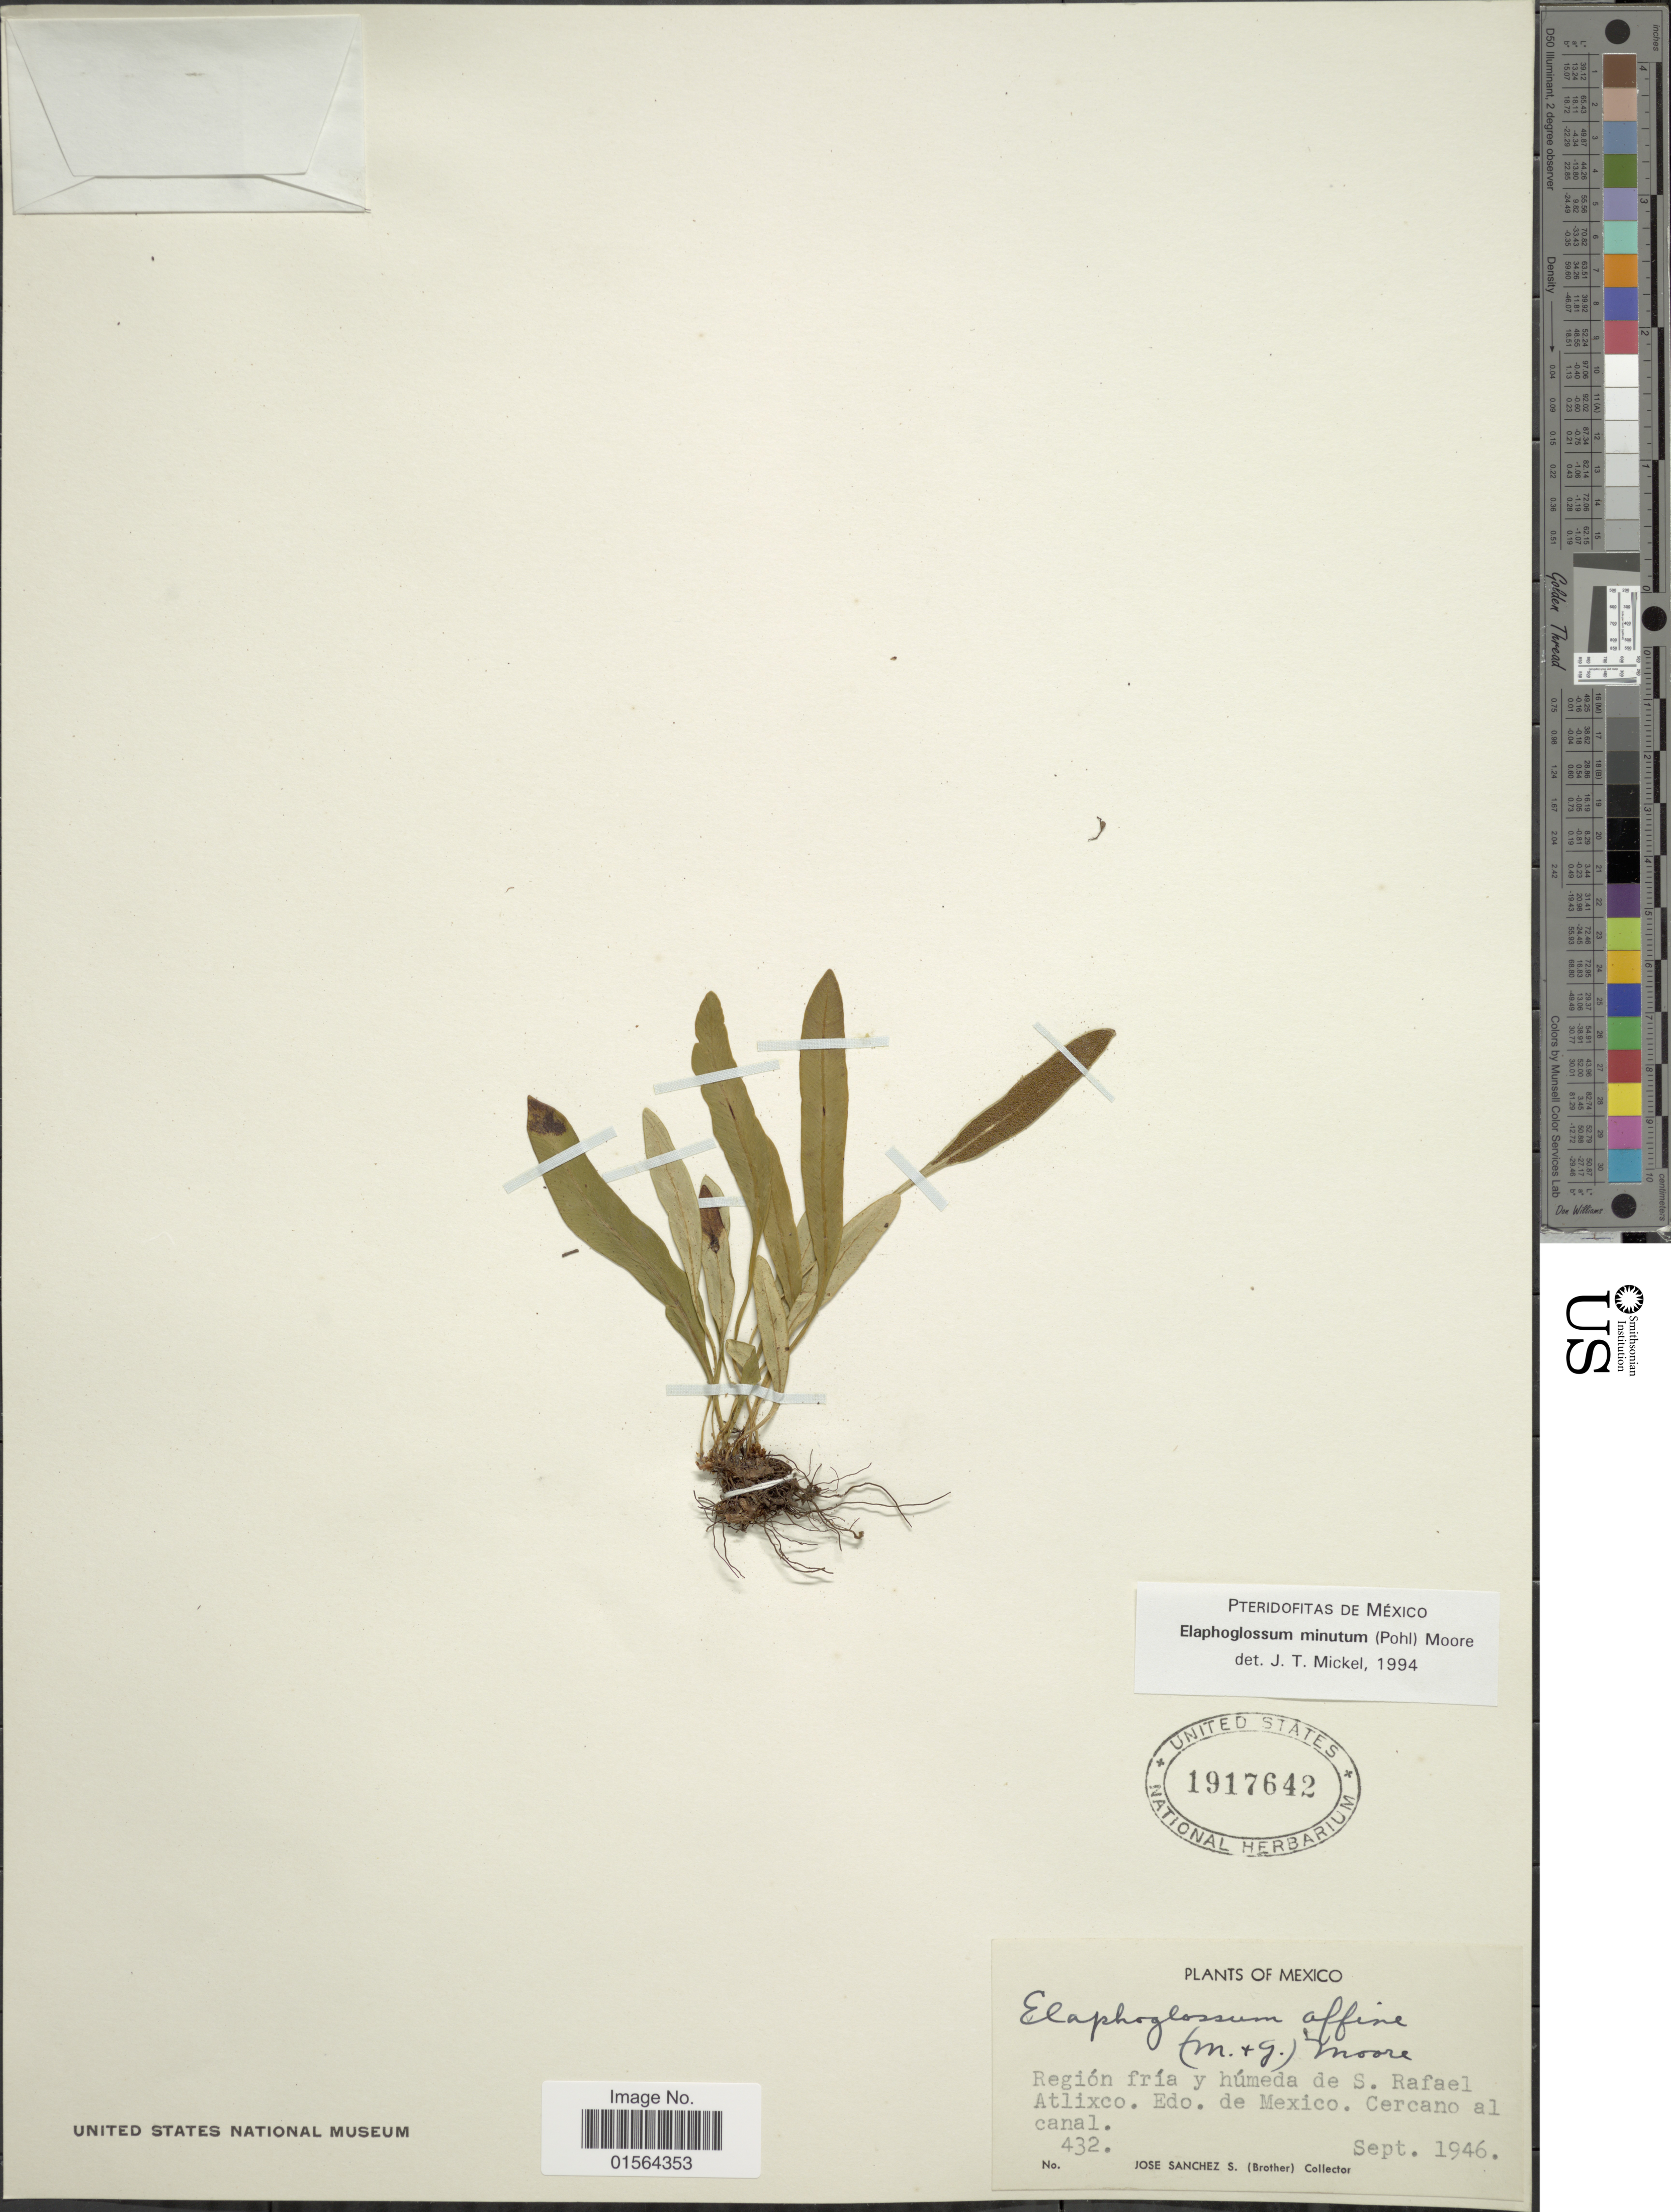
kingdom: Plantae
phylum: Tracheophyta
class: Polypodiopsida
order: Polypodiales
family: Dryopteridaceae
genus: Elaphoglossum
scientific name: Elaphoglossum minutum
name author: (Pohl ex Fée) T. Moore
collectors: J. Sanchez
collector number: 432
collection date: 1946-09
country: Mexico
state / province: México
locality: Region fria y humeda de S. Rafael Atlixco, Edo. de Mexico, Cercano al canal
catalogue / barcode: US 1917642